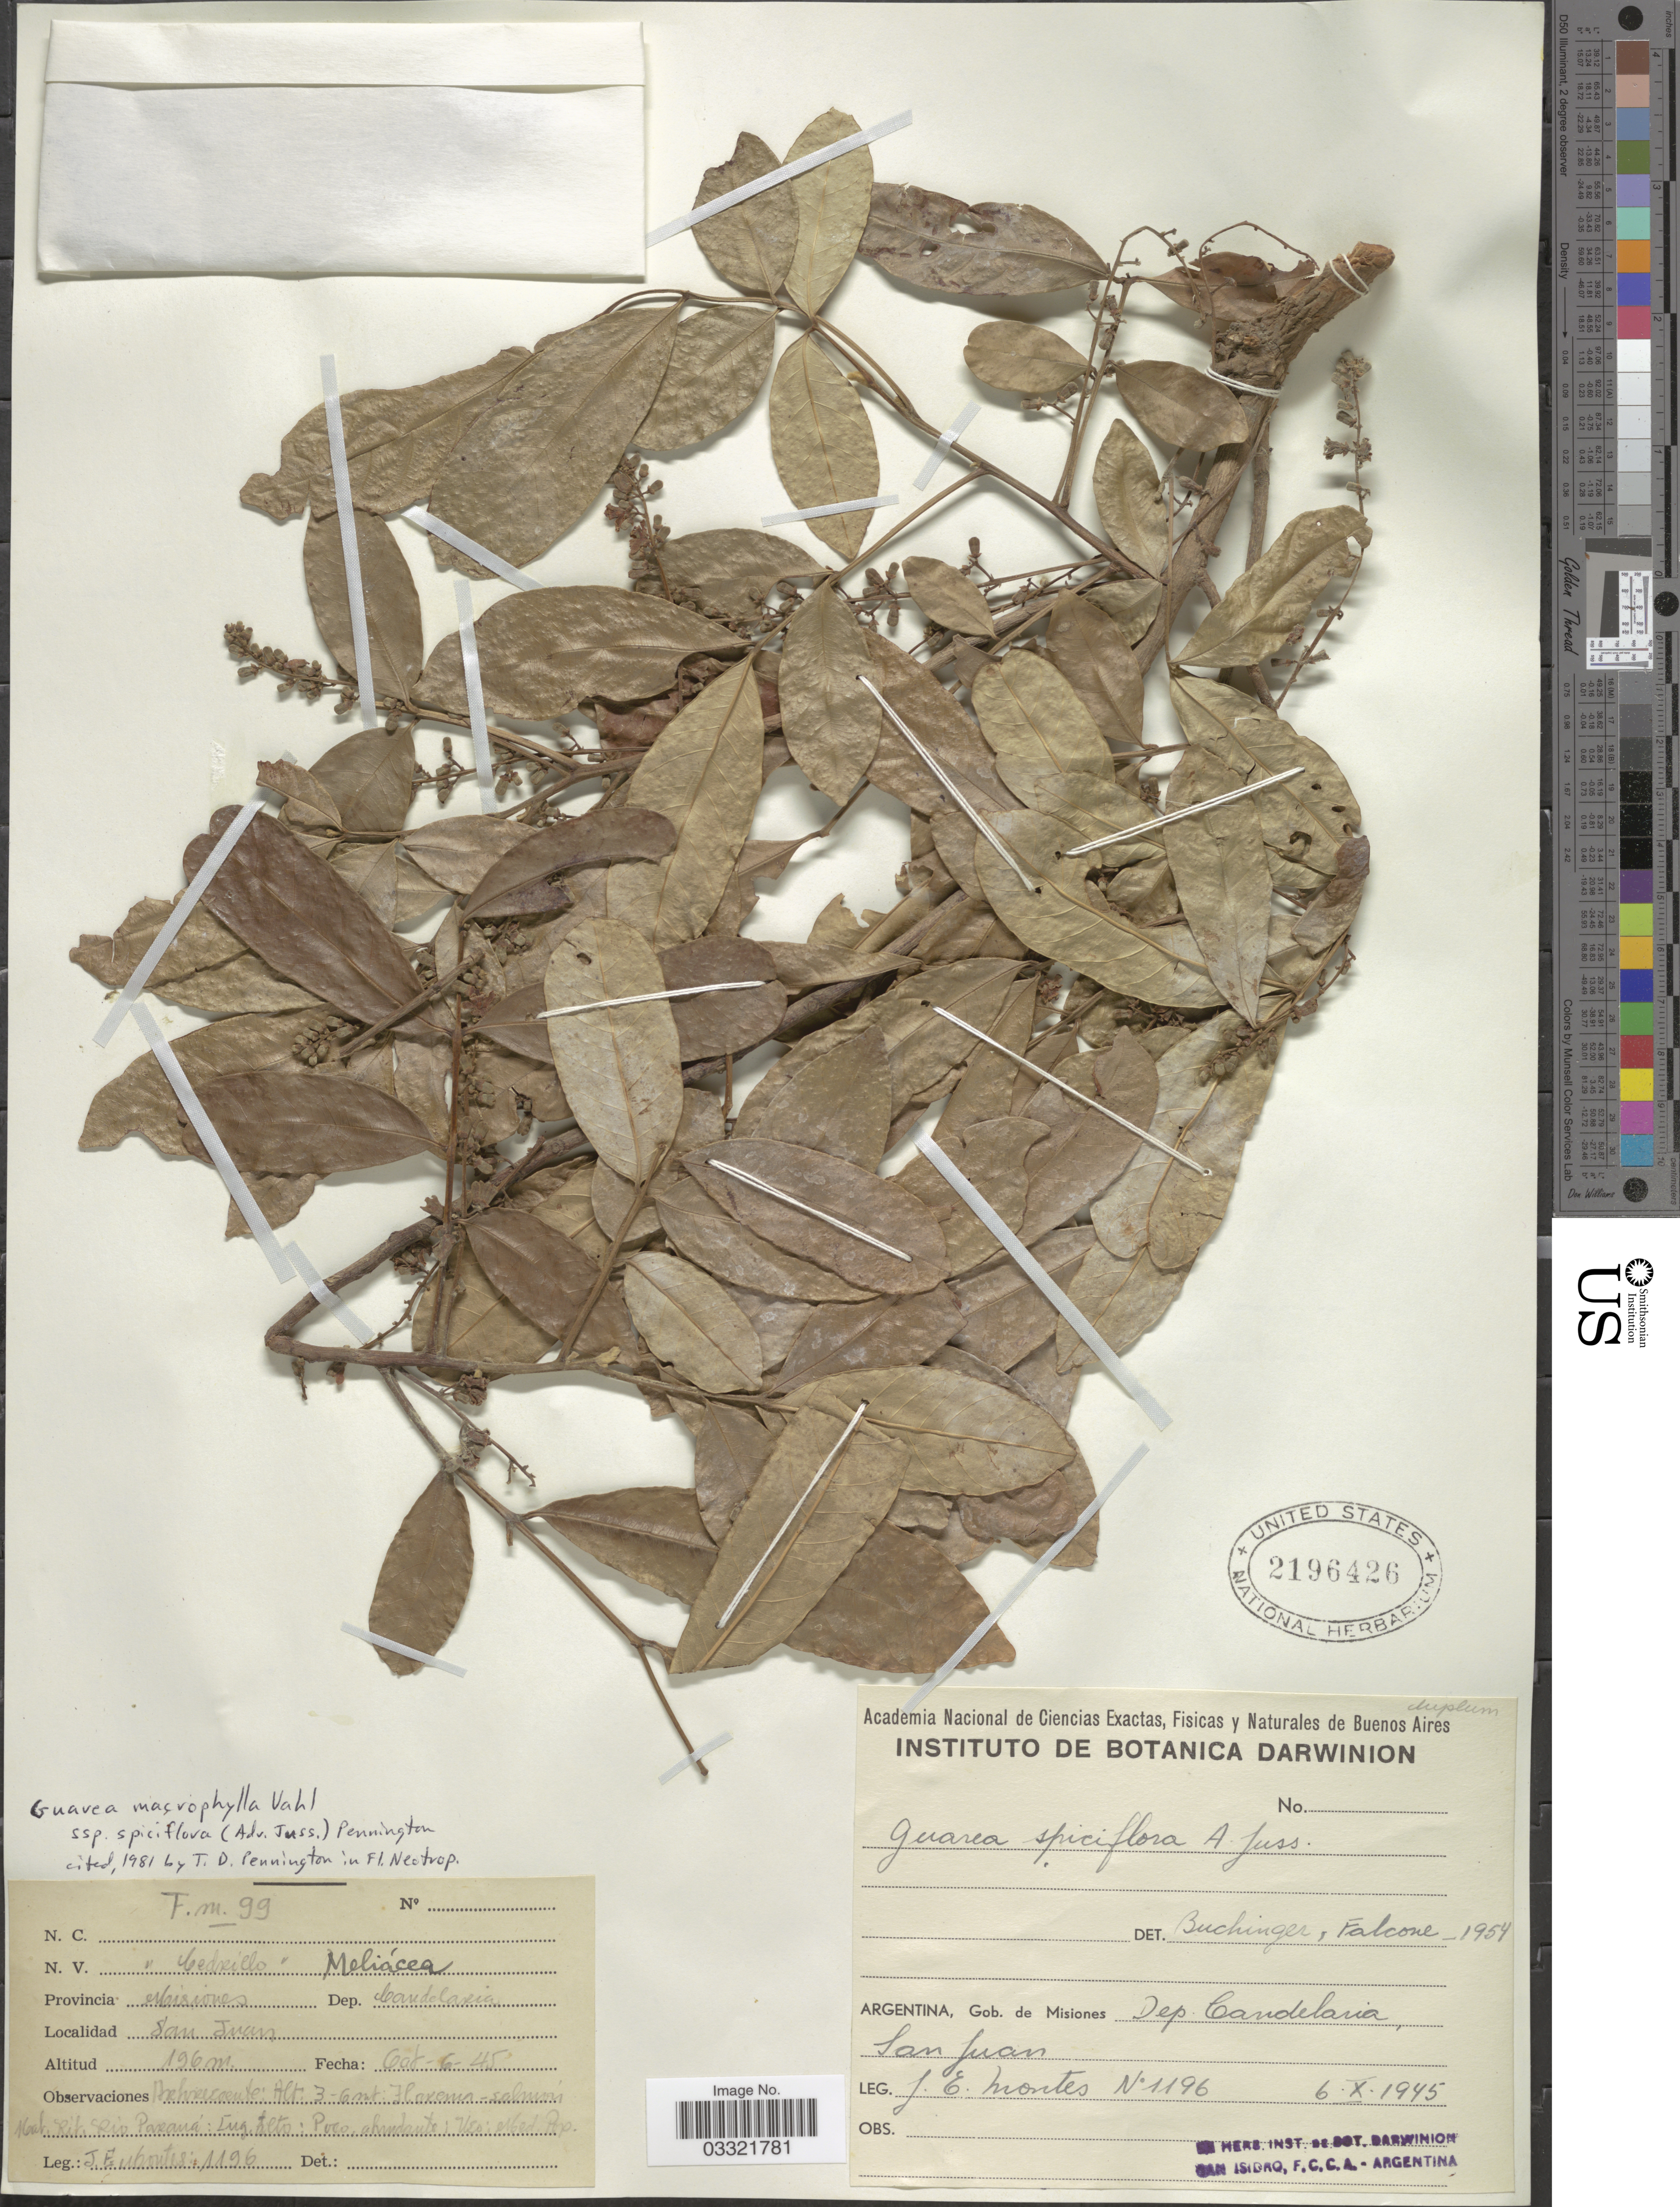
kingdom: Plantae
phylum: Tracheophyta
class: Magnoliopsida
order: Sapindales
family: Meliaceae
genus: Guarea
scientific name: Guarea macrophylla subsp. spiciflora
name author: (A. Juss.) T.D. Penn.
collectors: J. E. Montes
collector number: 1196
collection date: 1945-10-06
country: Argentina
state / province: Misiones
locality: Gob. de Misiones, Dep. Candelaria, San Juan.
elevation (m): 196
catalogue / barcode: US 2196426